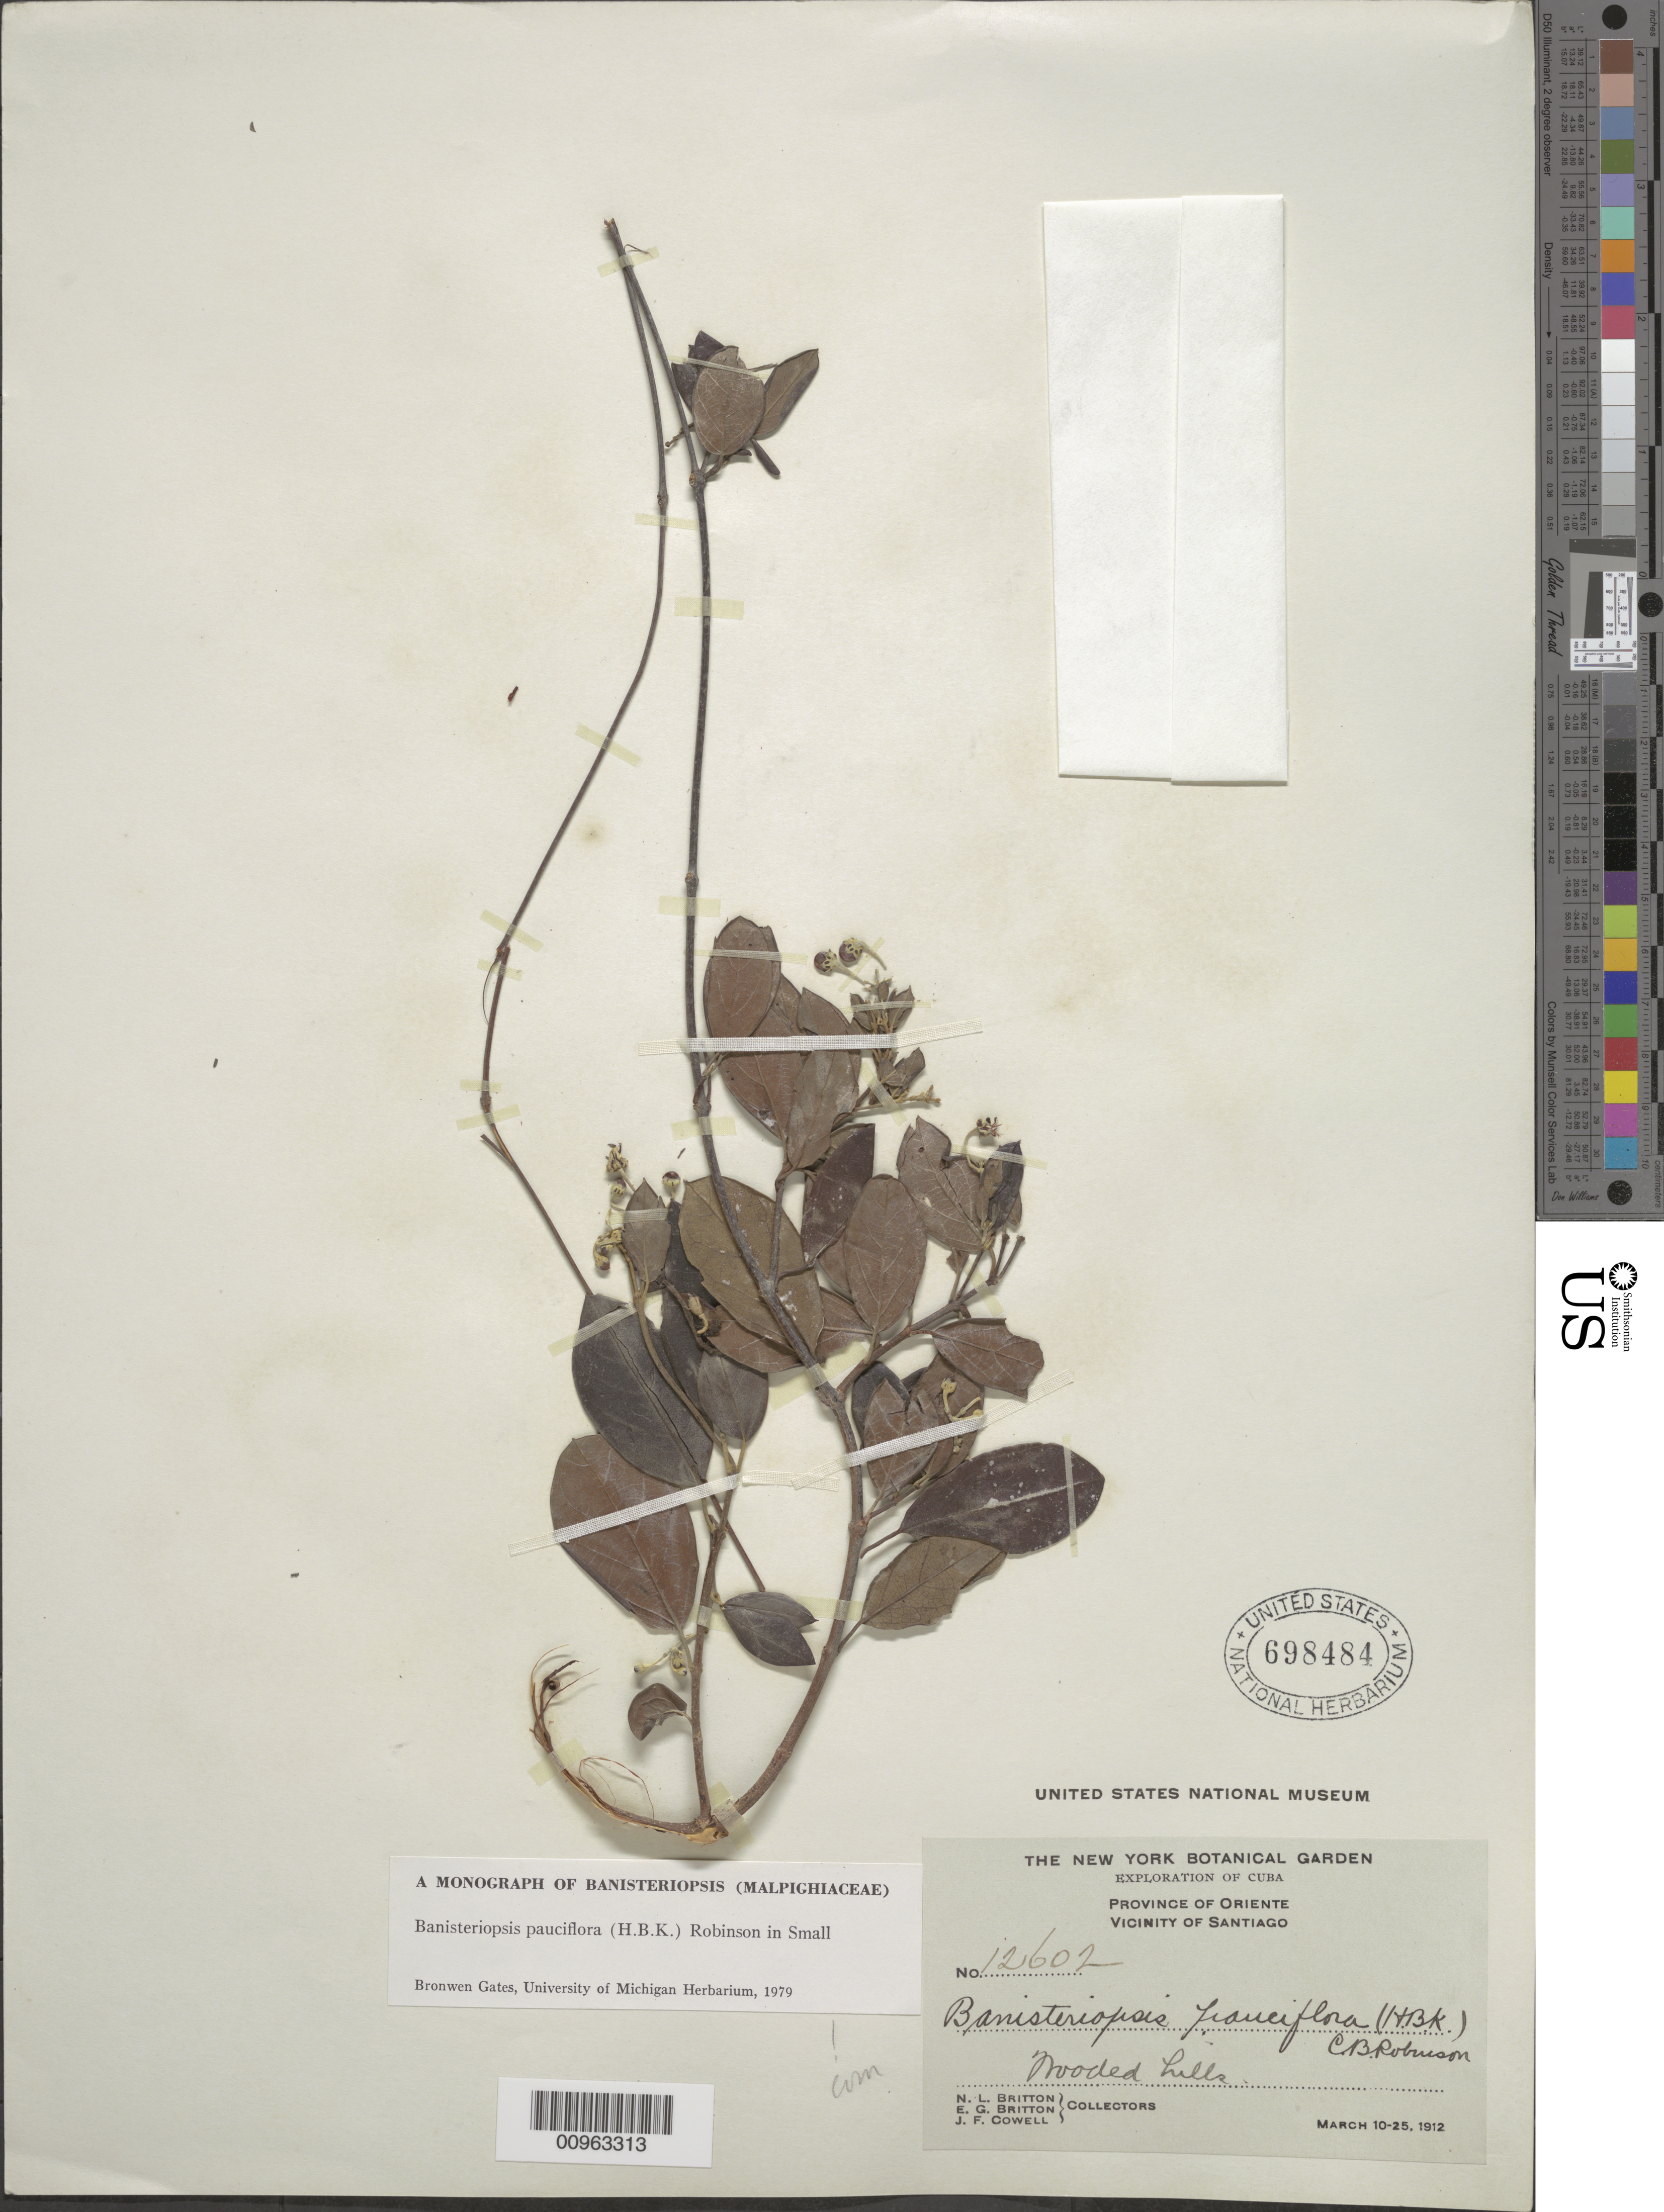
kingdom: Plantae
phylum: Tracheophyta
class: Magnoliopsida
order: Malpighiales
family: Malpighiaceae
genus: Banisteriopsis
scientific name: Banisteriopsis pauciflora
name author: (Kunth) C.B. Rob.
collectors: N. Britton, E. G. Britton & J. F. Cowell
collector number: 12602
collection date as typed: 10 Mar 1912 to 25 Mar 1912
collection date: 1912-03-10/1912-03-25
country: Cuba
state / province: Santiago de Cuba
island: Cuba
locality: Vicinity of Santiago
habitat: Wooded hills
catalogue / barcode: US 698484